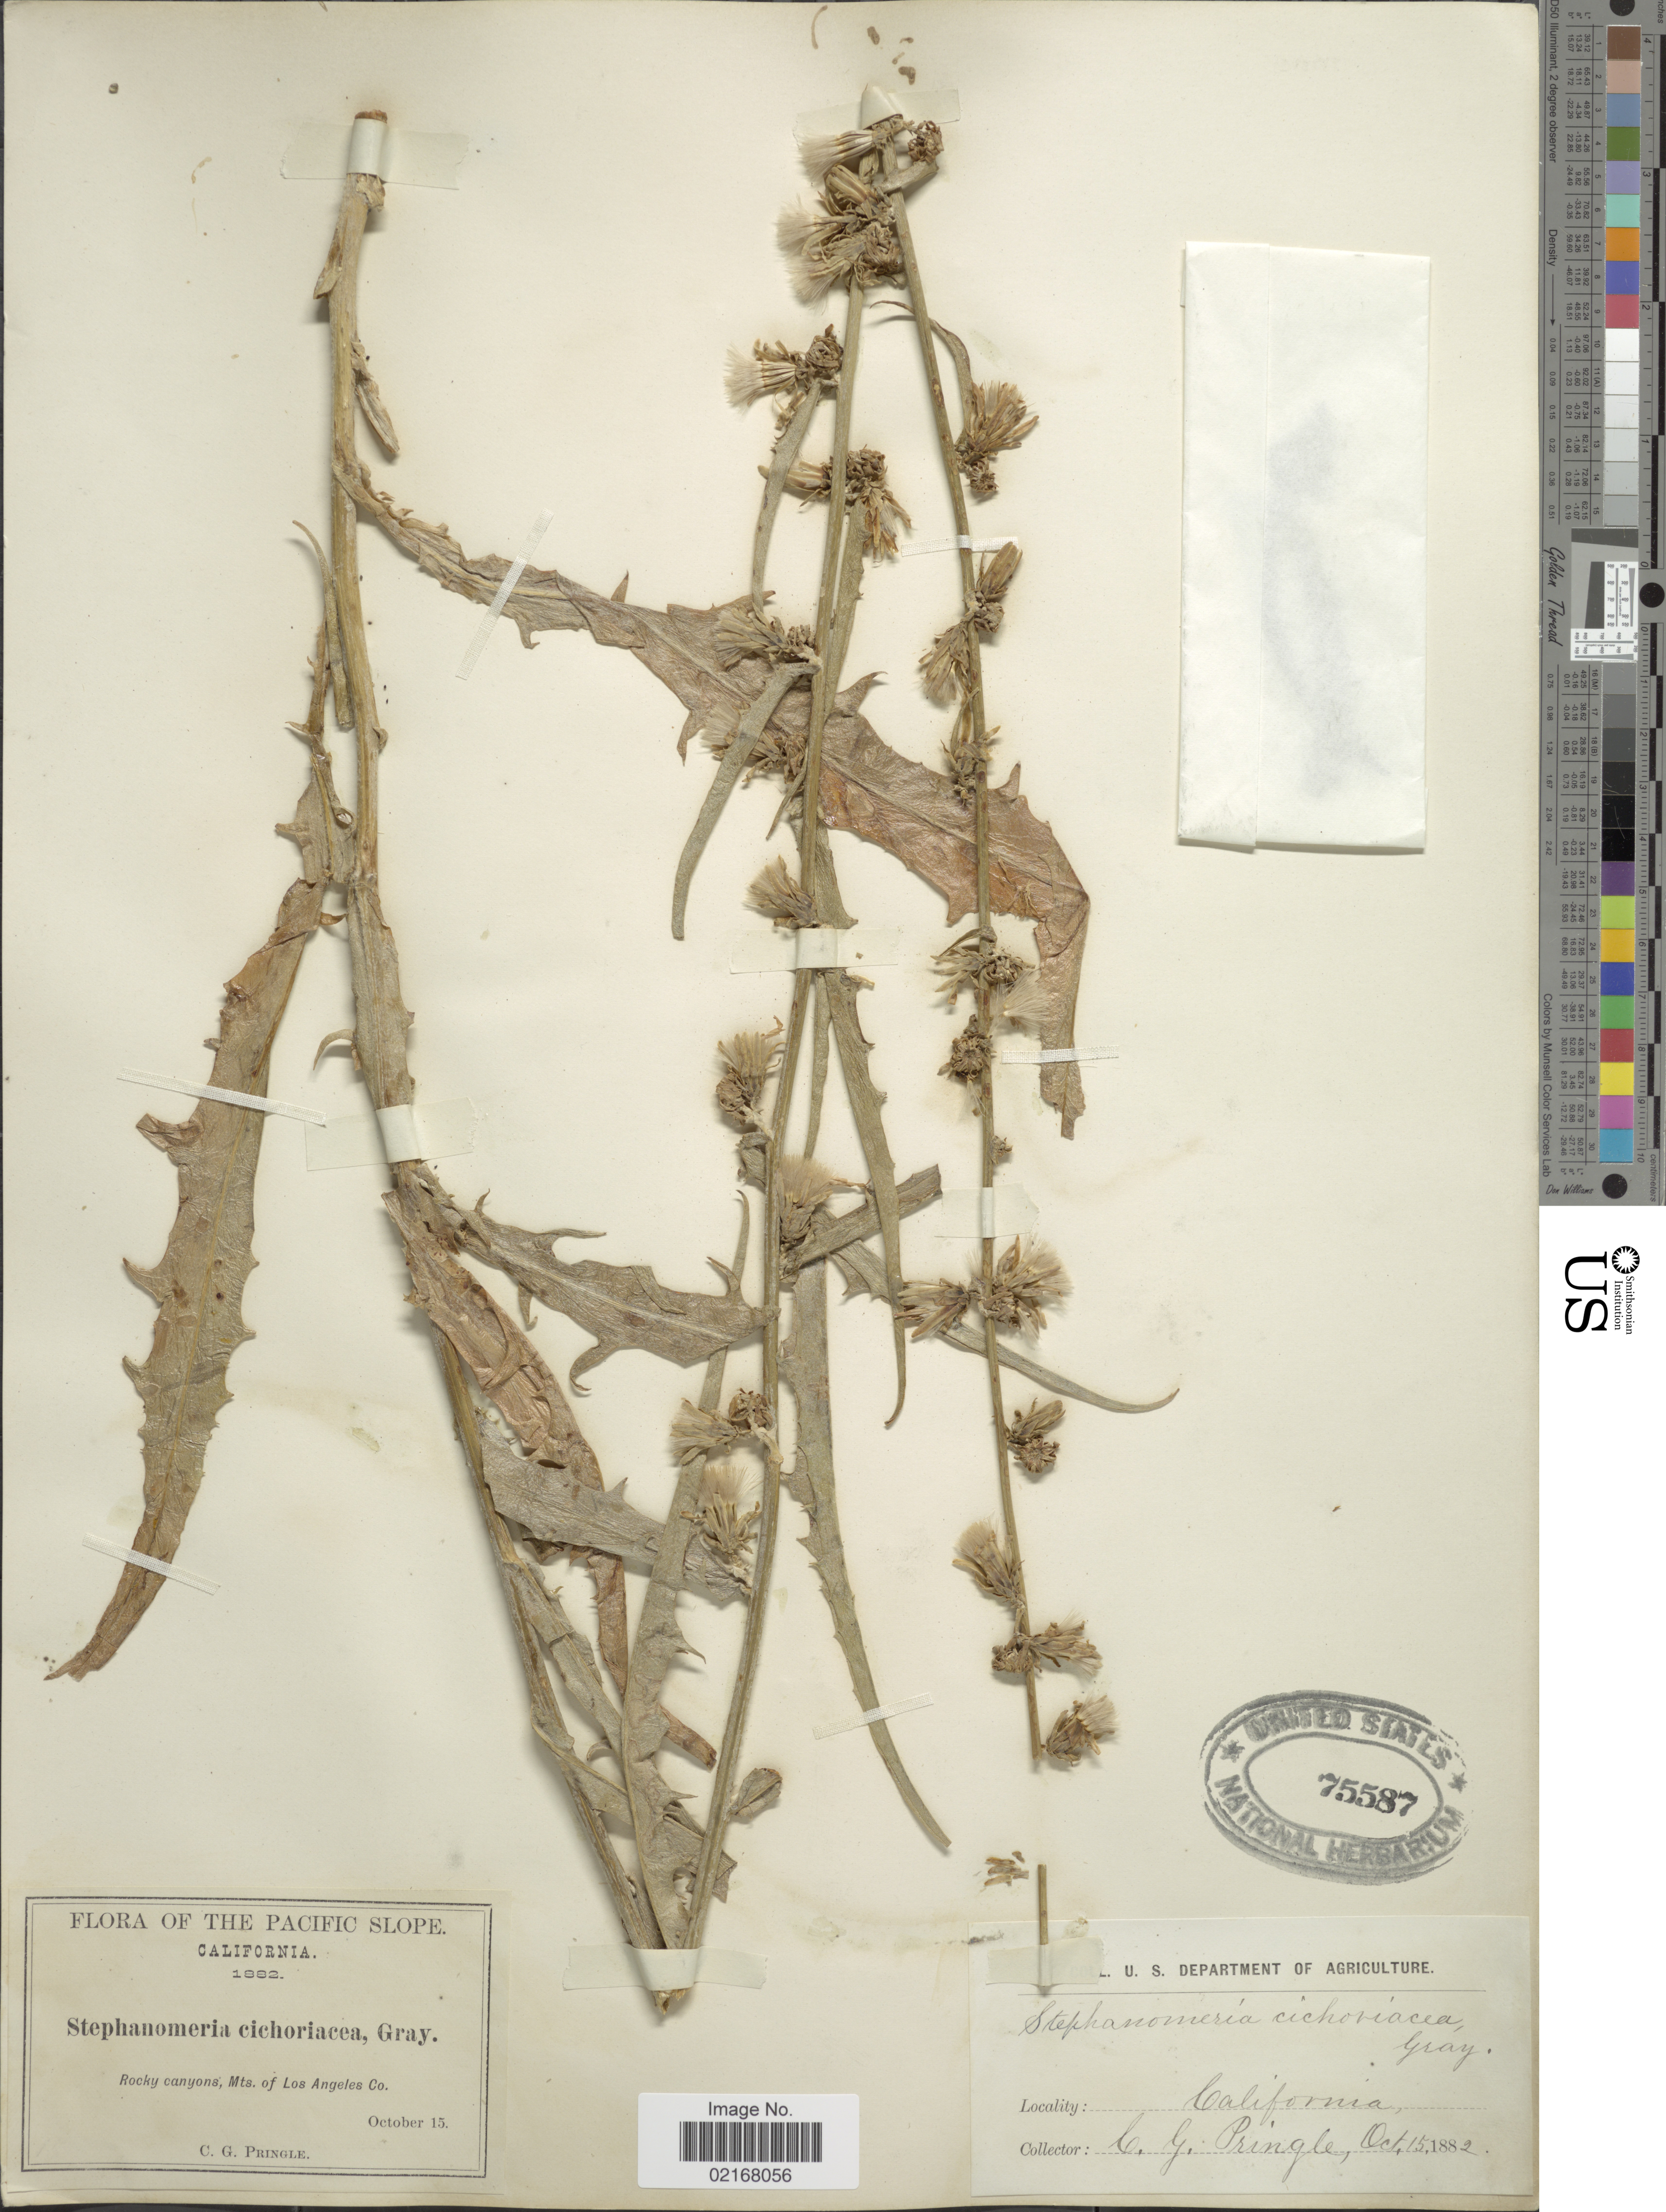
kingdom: Plantae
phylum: Tracheophyta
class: Magnoliopsida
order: Asterales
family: Asteraceae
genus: Stephanomeria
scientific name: Stephanomeria cichoriacea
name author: A. Gray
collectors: C. G. Pringle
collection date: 1882-10-15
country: United States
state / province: California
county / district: Los Angeles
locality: Pacific Slope. California. Rocky canyons, Mts. of Los Angeles Co.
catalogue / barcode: US 75587